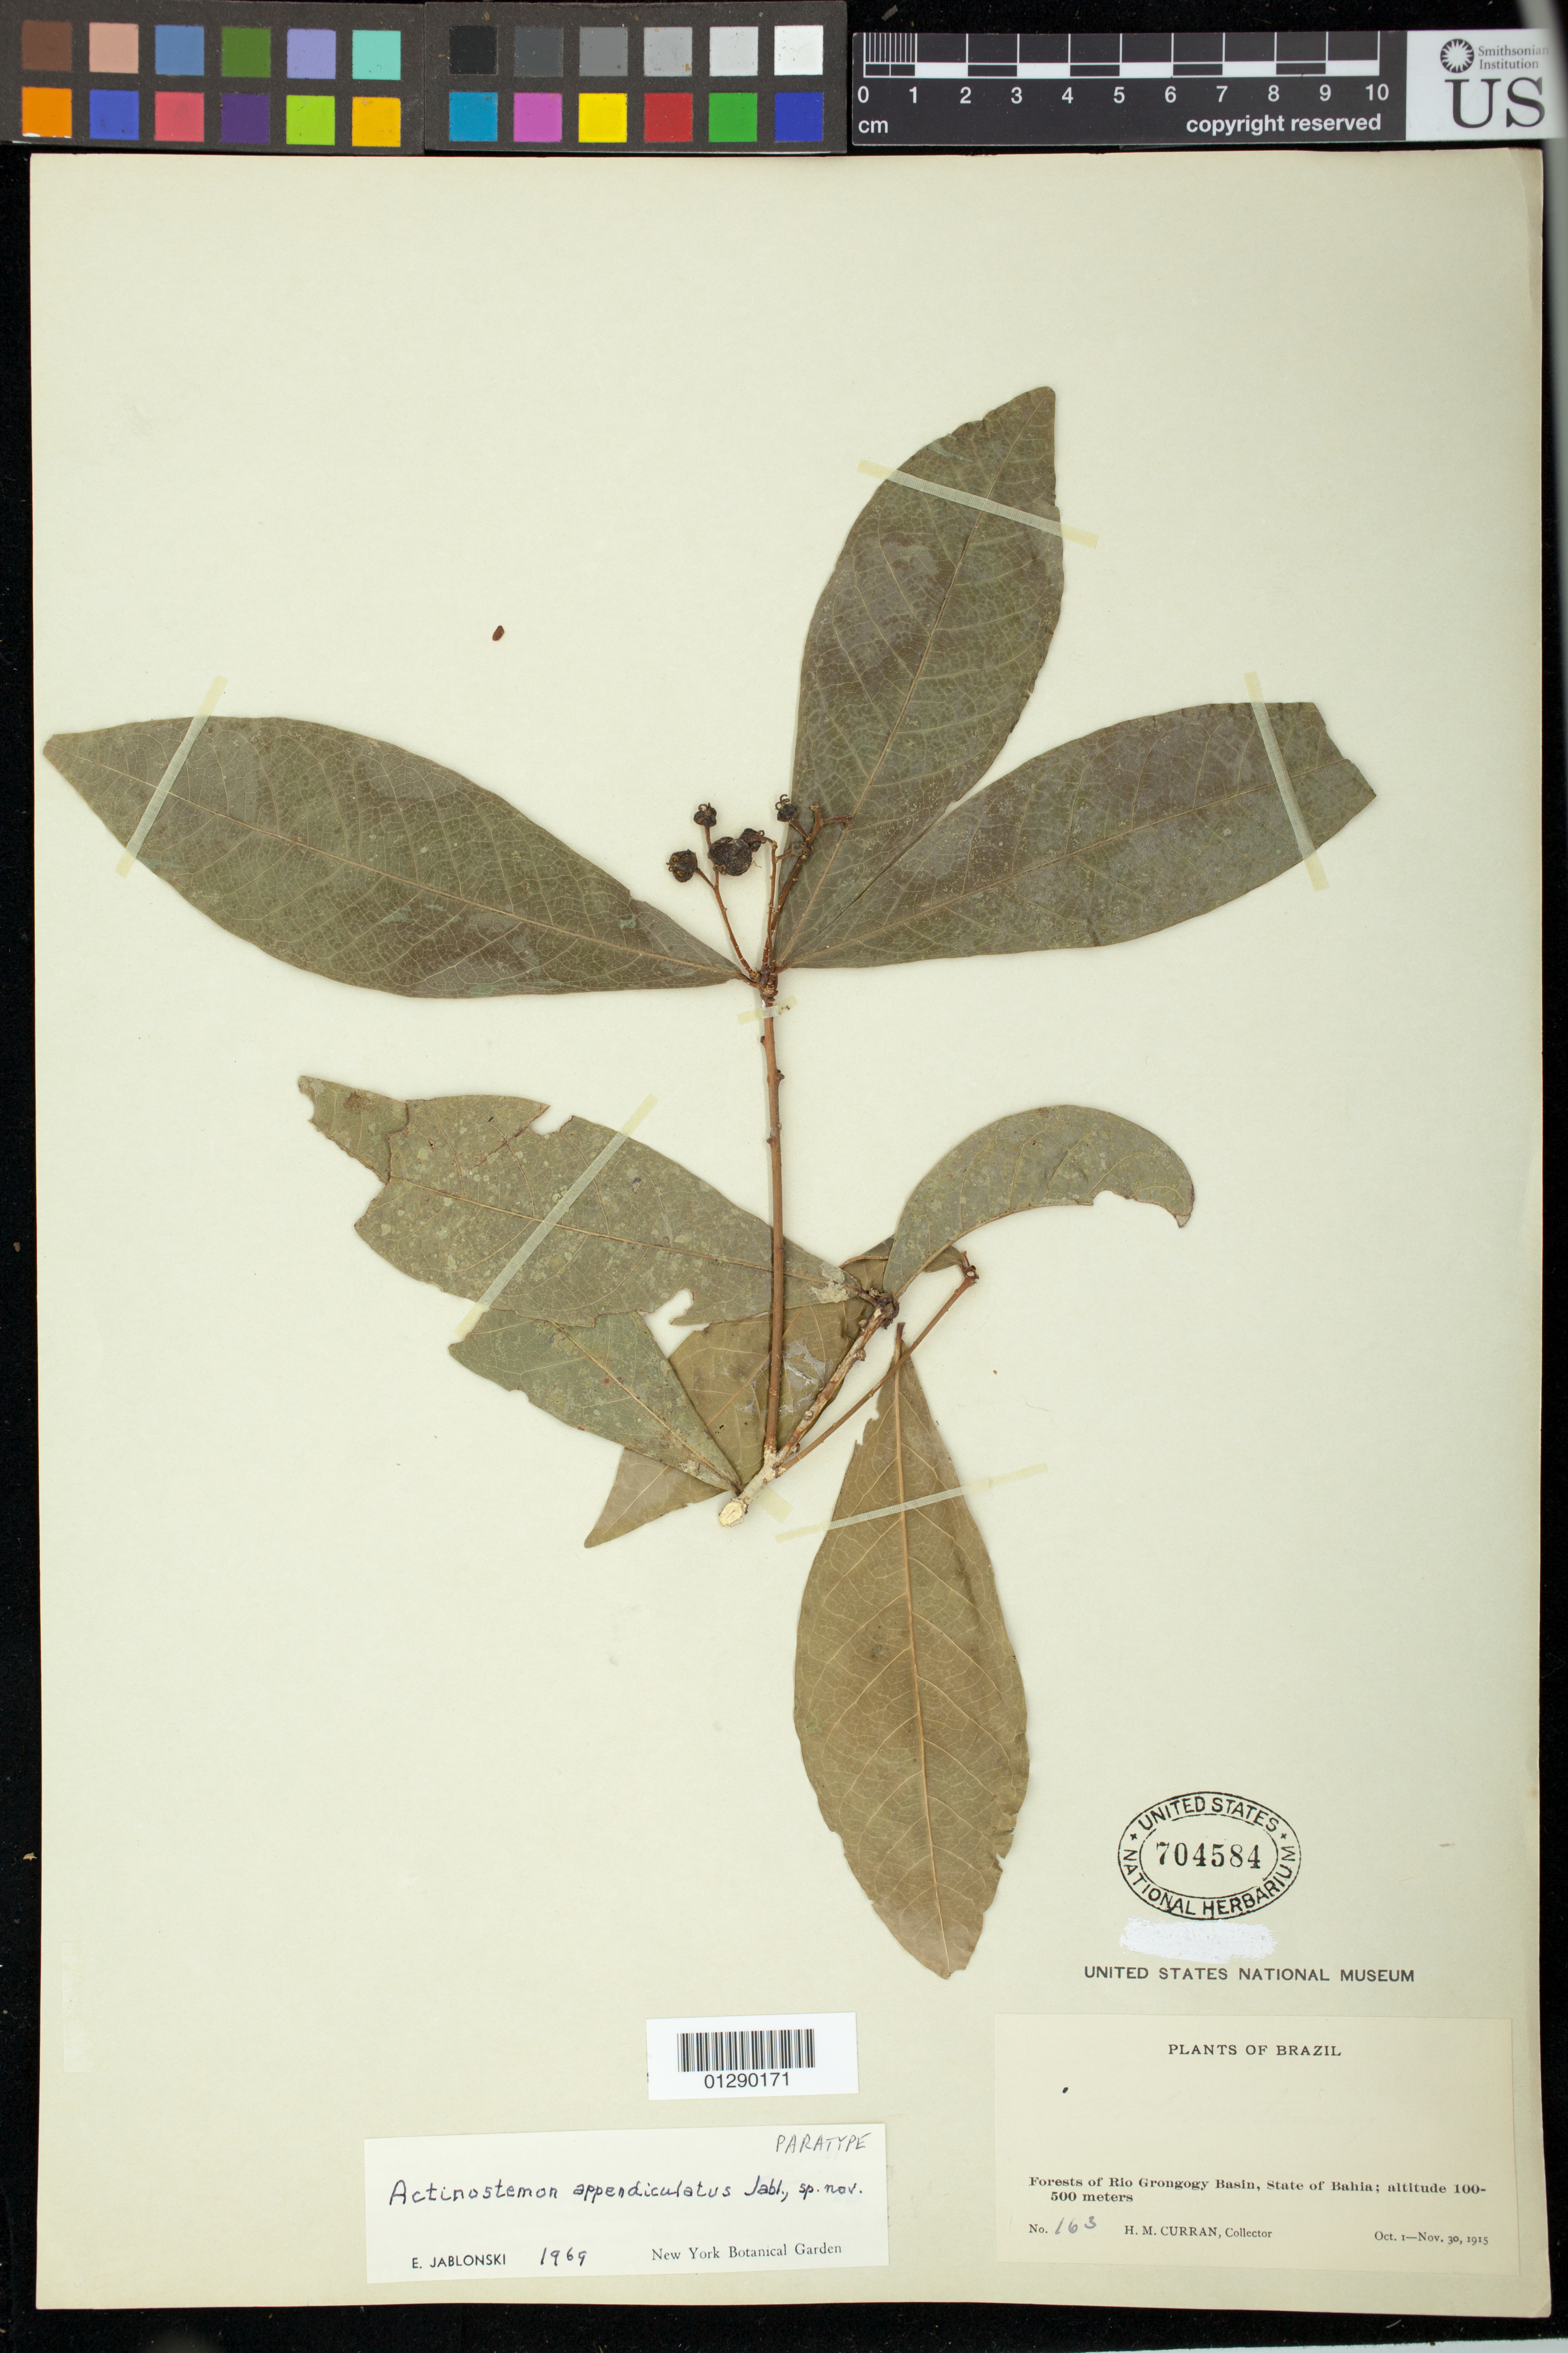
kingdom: Plantae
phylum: Tracheophyta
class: Magnoliopsida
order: Malpighiales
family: Euphorbiaceae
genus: Actinostemon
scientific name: Actinostemon appendiculatus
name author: Jabl.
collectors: H. M. Curran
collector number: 163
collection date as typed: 01 Oct 1915 to 30 Nov 1915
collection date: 1915-10-01/1915-11-30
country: Brazil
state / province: Bahia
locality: Forests of Rio Grongogy basin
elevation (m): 100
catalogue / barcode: US 704584